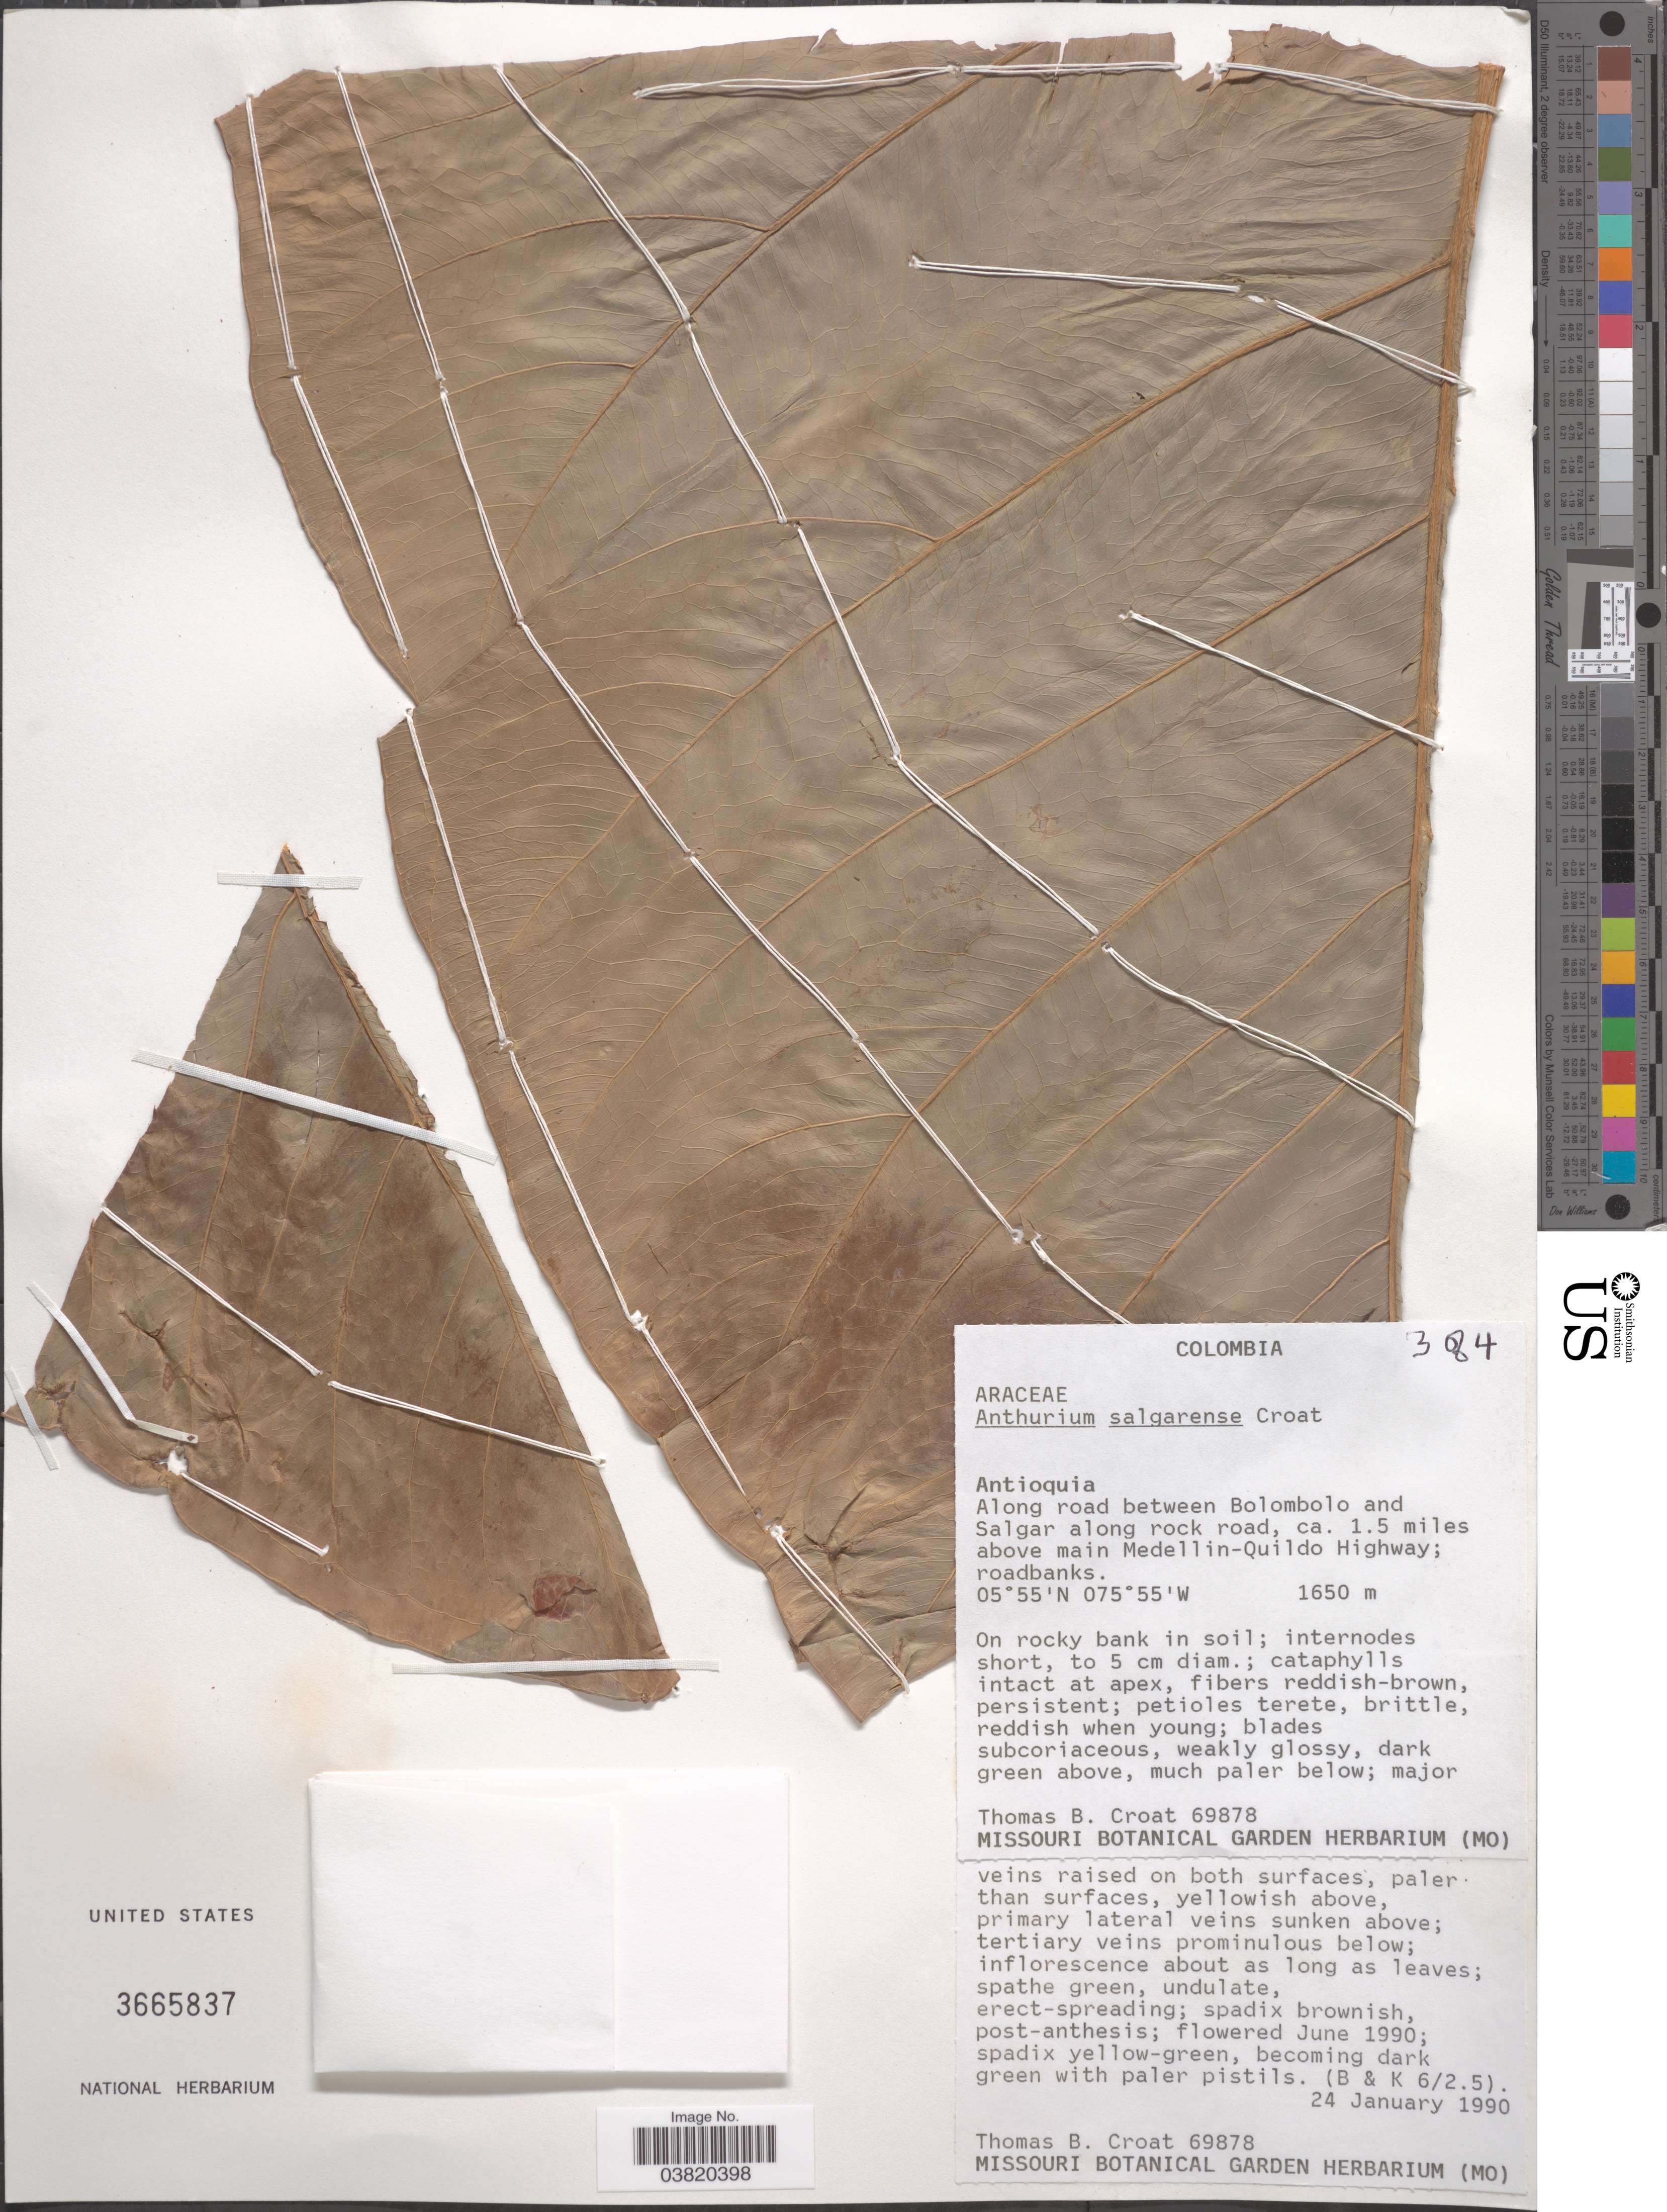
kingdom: Plantae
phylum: Tracheophyta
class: Liliopsida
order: Alismatales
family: Araceae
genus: Anthurium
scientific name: Anthurium salgarense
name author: Croat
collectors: T. B. Croat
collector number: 69878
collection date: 1990-01-24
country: Colombia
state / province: Antioquia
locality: Along road between Bolombolo and Salgar along rock road, ca. 1.5 miles above main Medellin-Quildo Highway.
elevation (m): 1650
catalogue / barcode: US 3665837